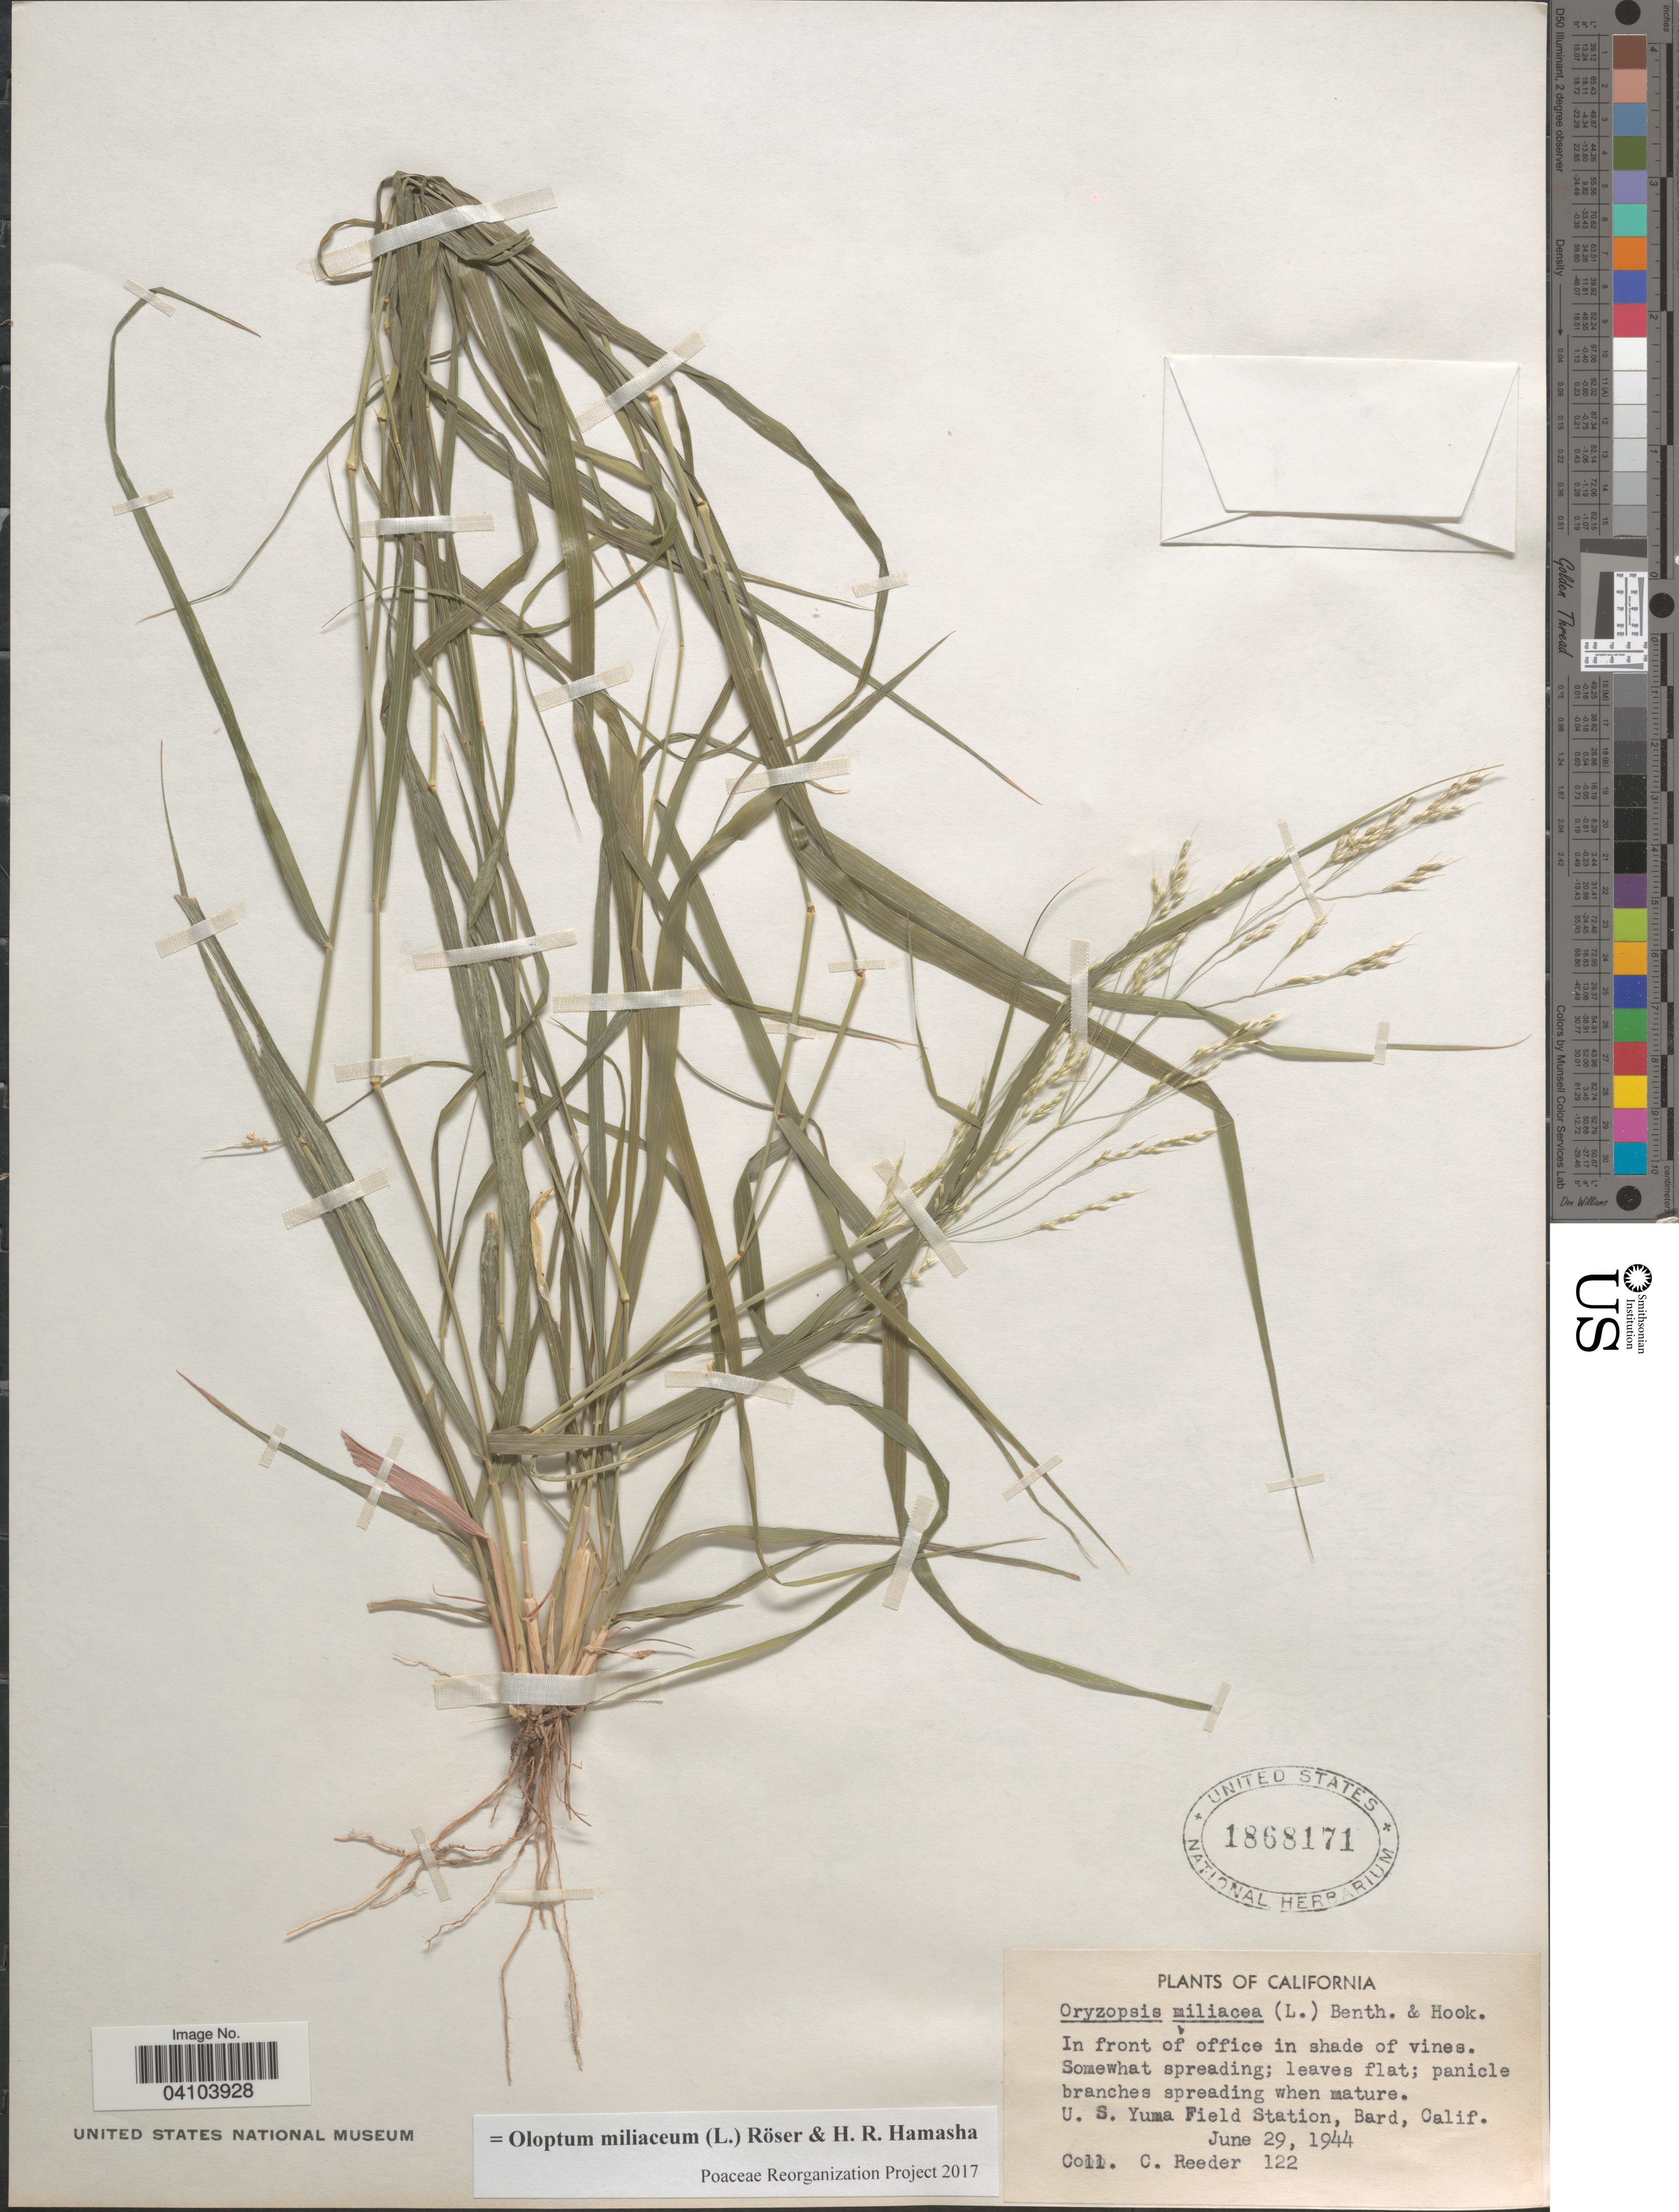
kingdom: Plantae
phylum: Tracheophyta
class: Liliopsida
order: Poales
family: Poaceae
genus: Oloptum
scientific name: Oloptum miliaceum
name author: Röser & H. R. Hamasha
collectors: C. Reeder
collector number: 122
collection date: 1944-06-29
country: United States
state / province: California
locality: U. S. Yuma Field Station, Bard.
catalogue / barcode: US 1868171